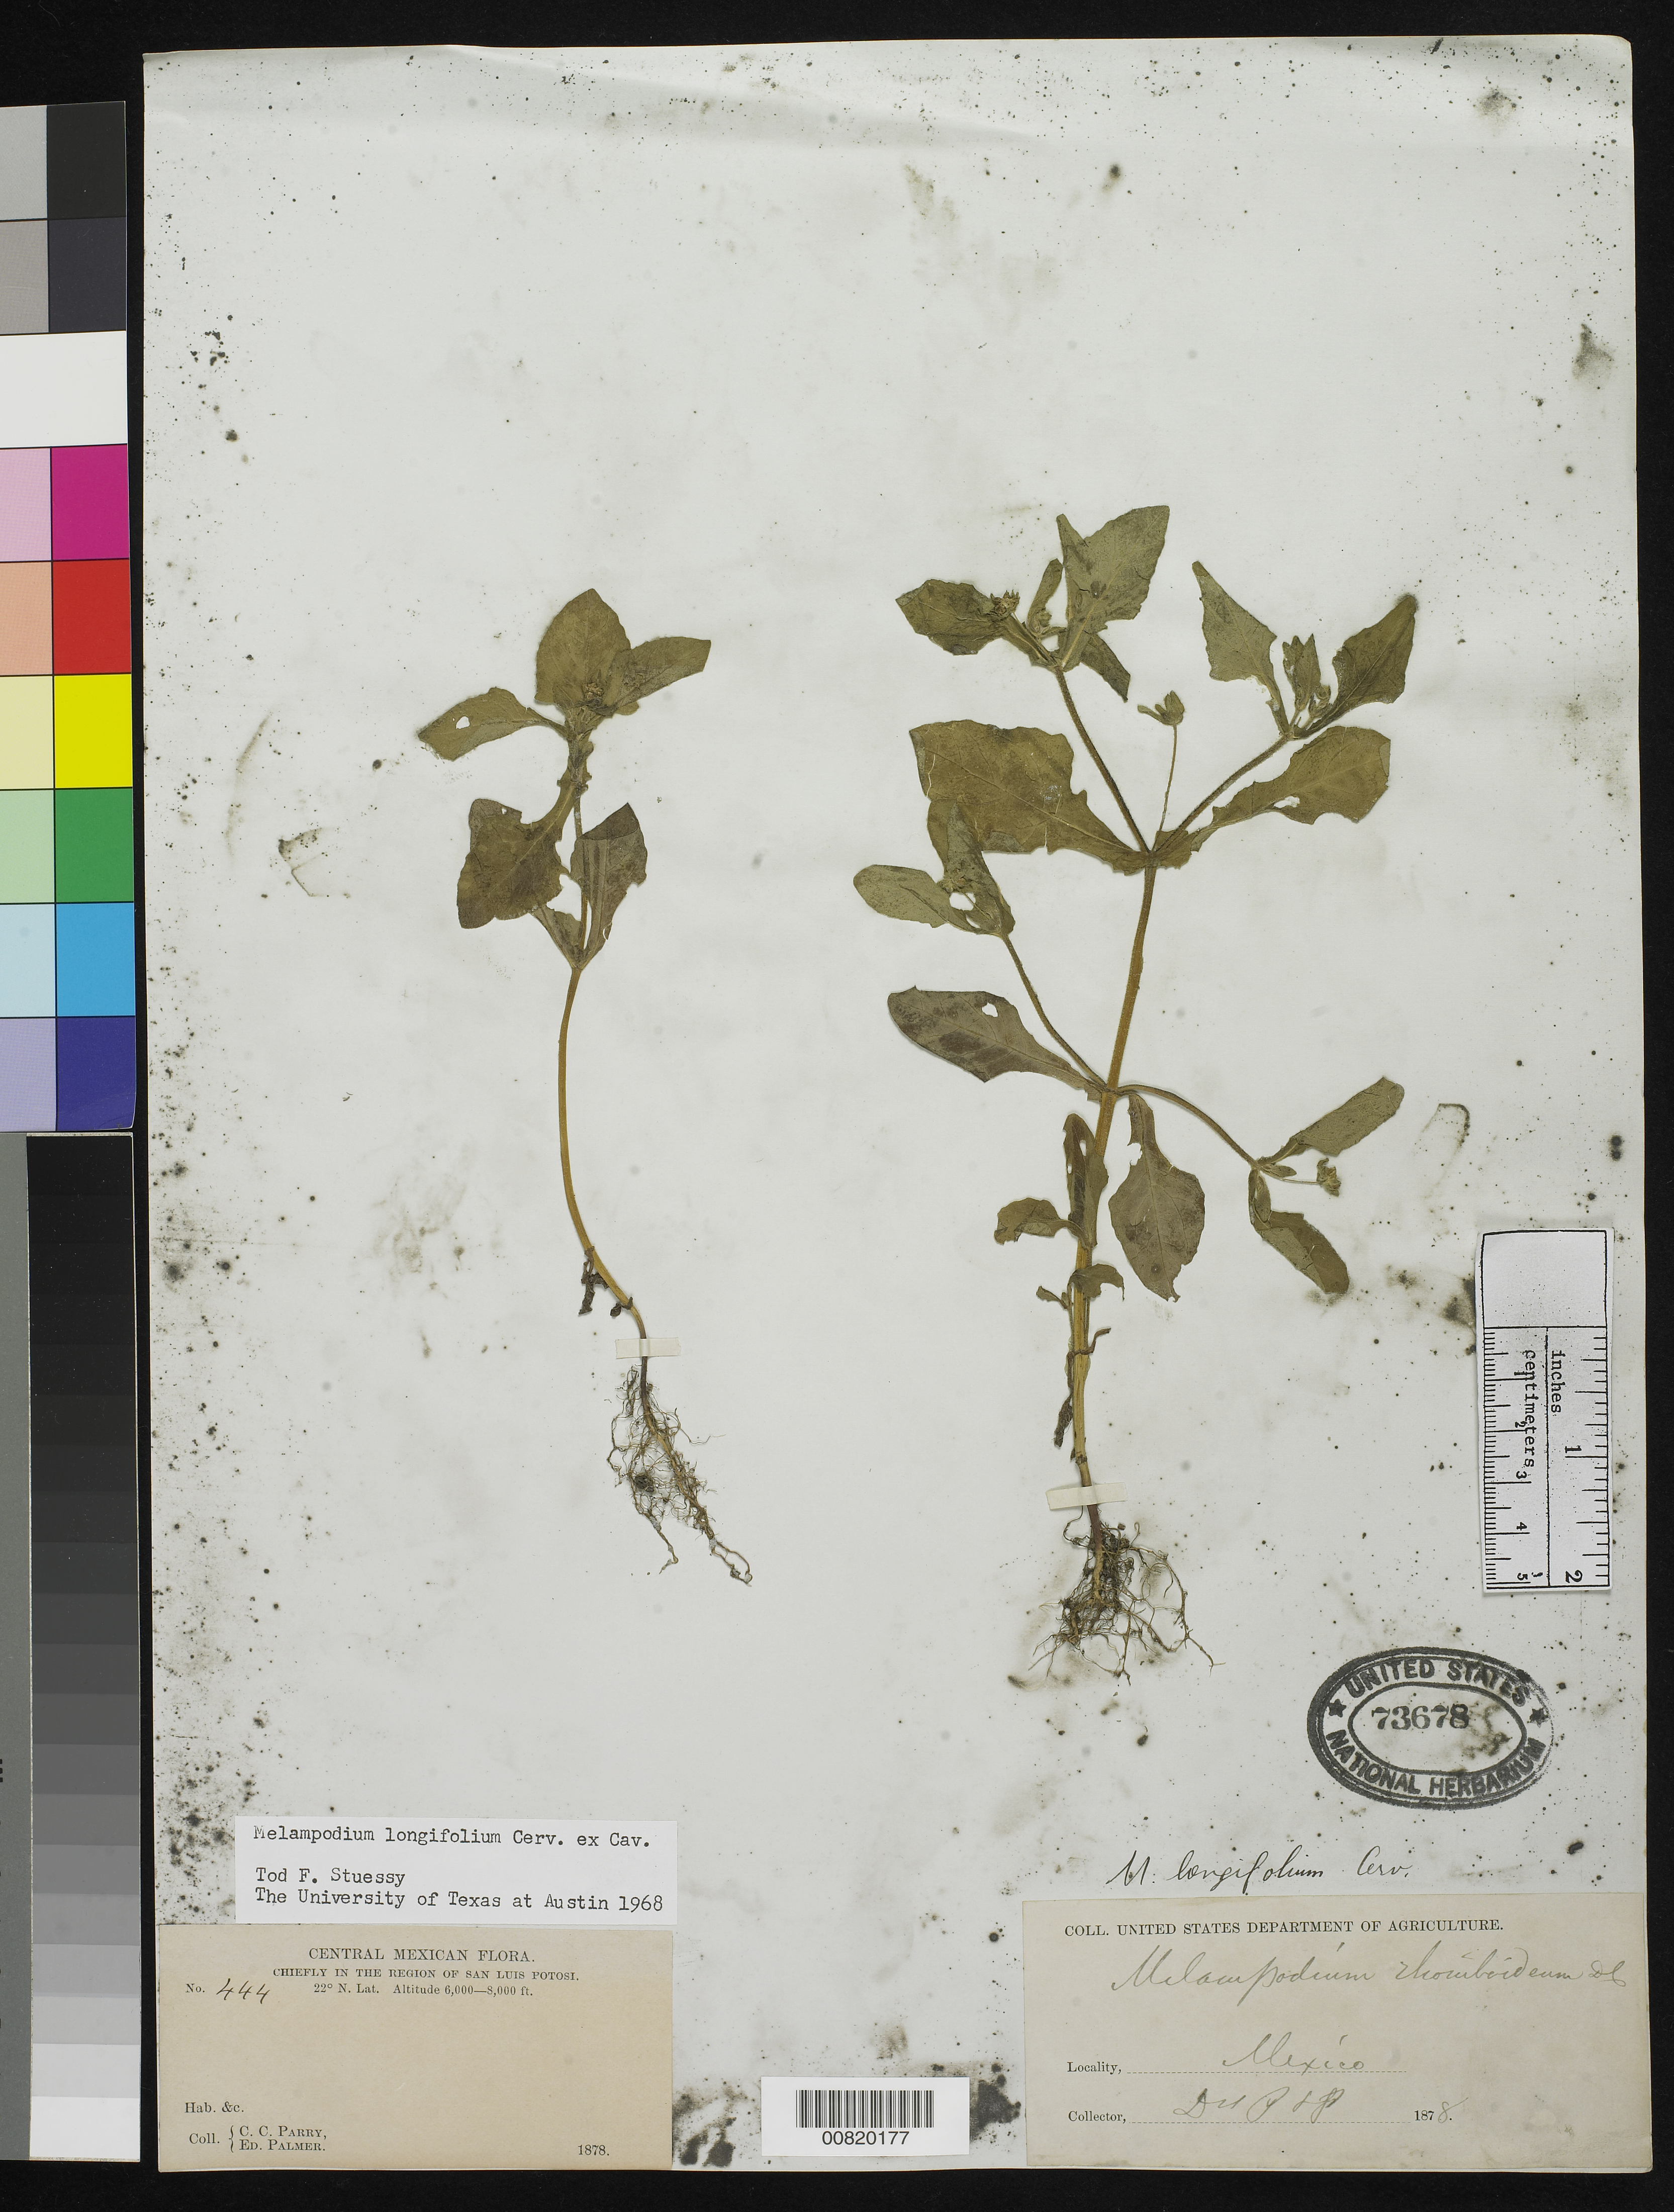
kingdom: Plantae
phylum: Tracheophyta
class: Magnoliopsida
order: Asterales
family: Asteraceae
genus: Melampodium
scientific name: Melampodium longifolium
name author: Cerv. ex Cav.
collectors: C. C. Parry & E. Palmer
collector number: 444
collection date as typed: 1878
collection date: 1878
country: Mexico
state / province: San Luis Potosí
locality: Chiefly in the region of San Luis Potosí.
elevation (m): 1829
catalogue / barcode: US 73678